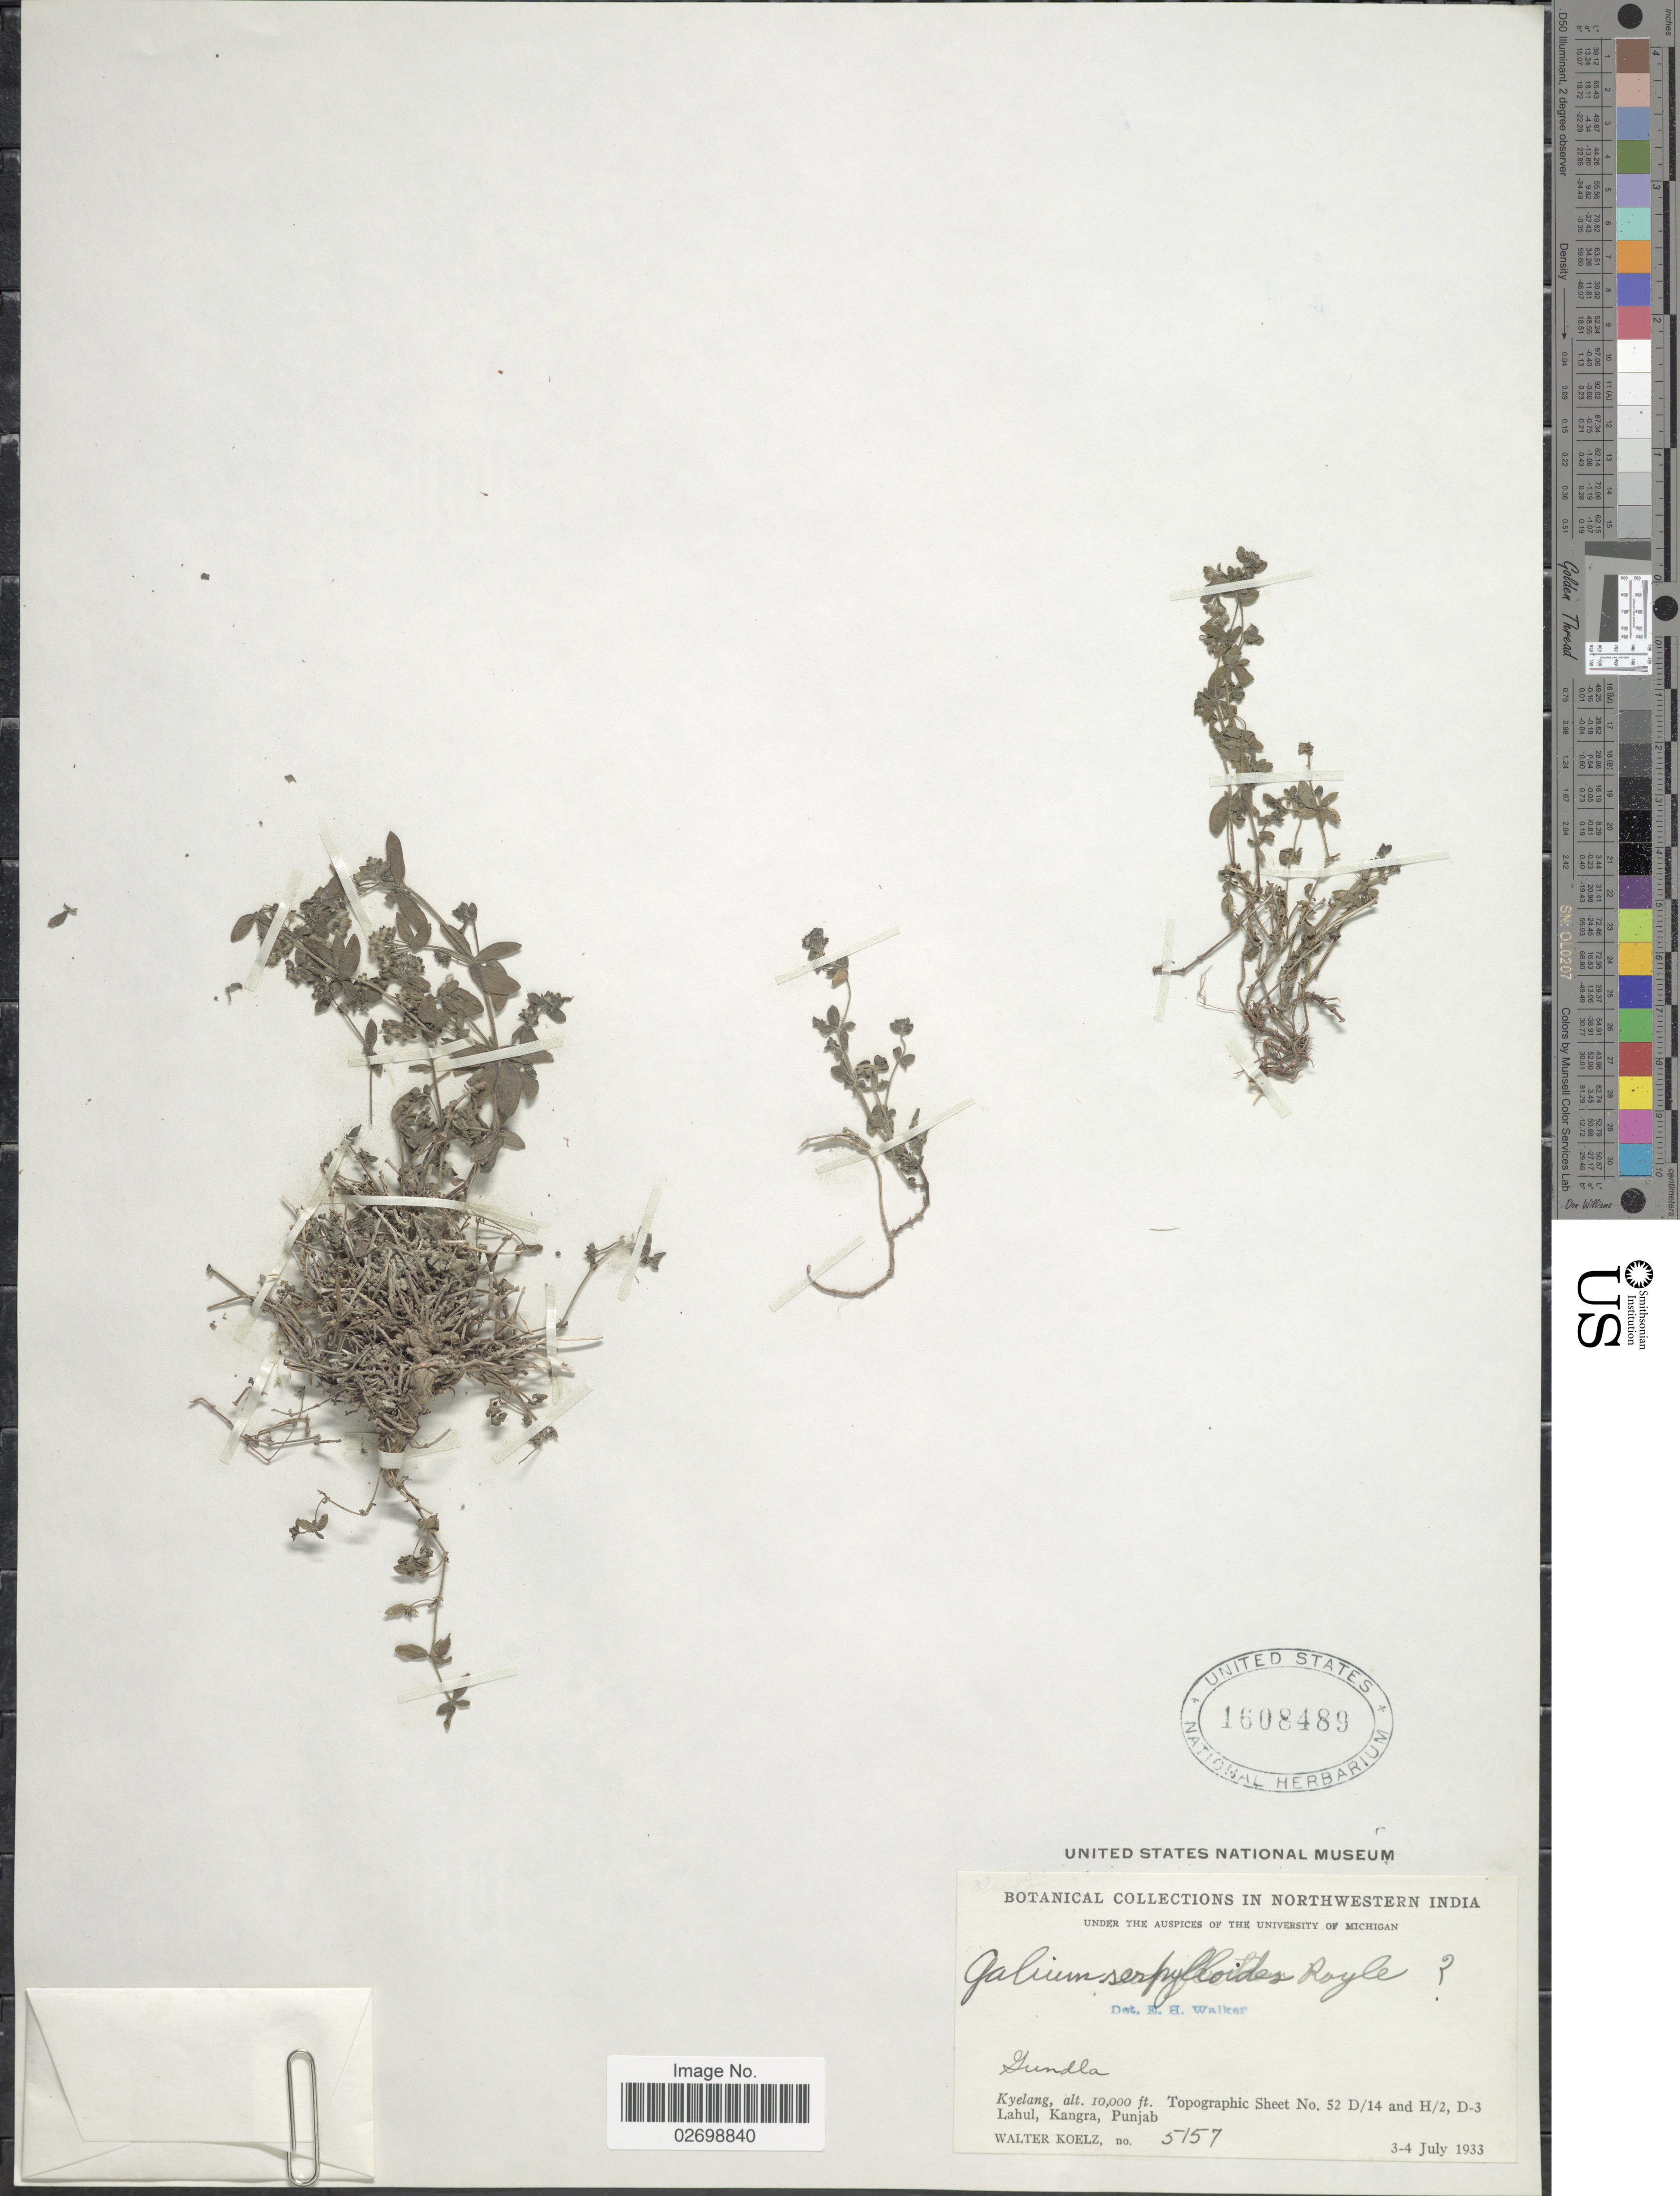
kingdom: Plantae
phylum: Tracheophyta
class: Magnoliopsida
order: Gentianales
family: Rubiaceae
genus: Galium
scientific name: Galium serpylloides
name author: Royle ex Hook. f.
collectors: W. N. Koelz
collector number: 5157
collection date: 1933-04-03/1933-07-04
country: India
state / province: Punjab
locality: Kyelang, Lahul, Kangra, Punjab, Topographuc Sheet No. 52 D/14 and H/2, D3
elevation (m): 3048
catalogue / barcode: US 1608489